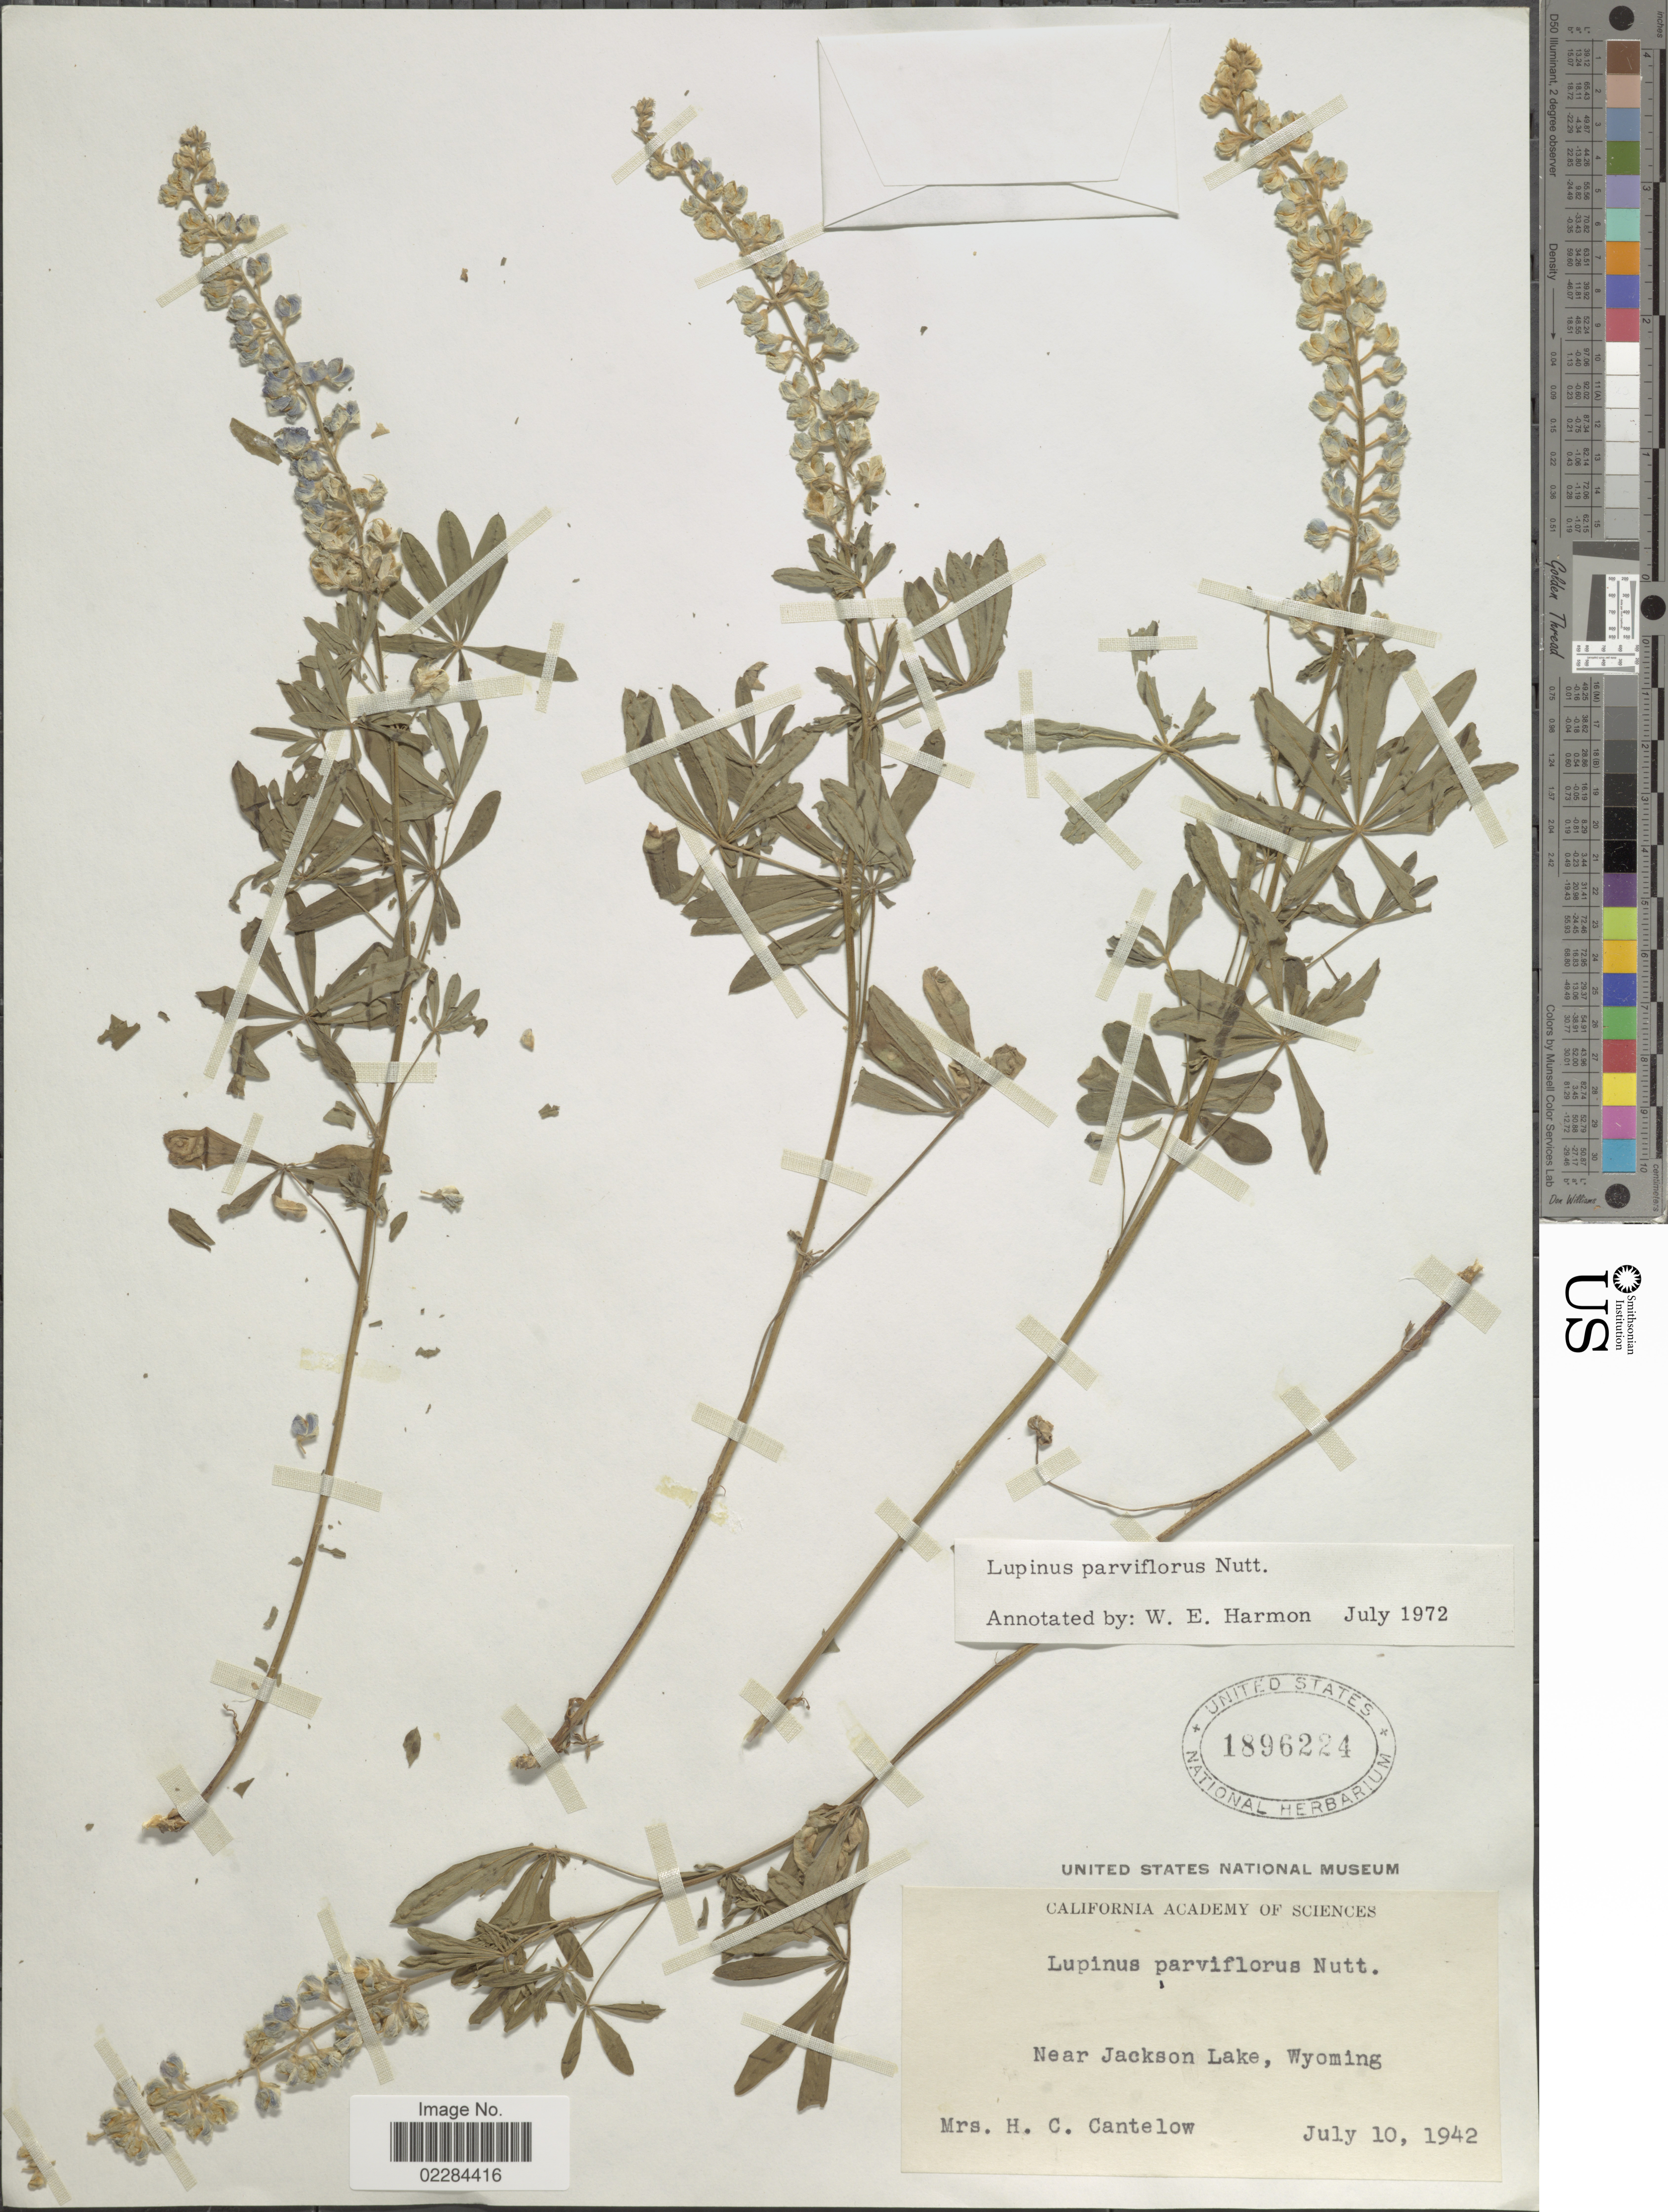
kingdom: Plantae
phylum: Tracheophyta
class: Magnoliopsida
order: Fabales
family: Fabaceae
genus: Lupinus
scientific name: Lupinus argenteus var. parviflorus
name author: (Nutt. ex Hook. & Arn.) C.L. Hitchc.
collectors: H. Cantelow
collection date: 1942-07-10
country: United States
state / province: Wyoming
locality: Near Jackson Lake.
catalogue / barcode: US 1896224